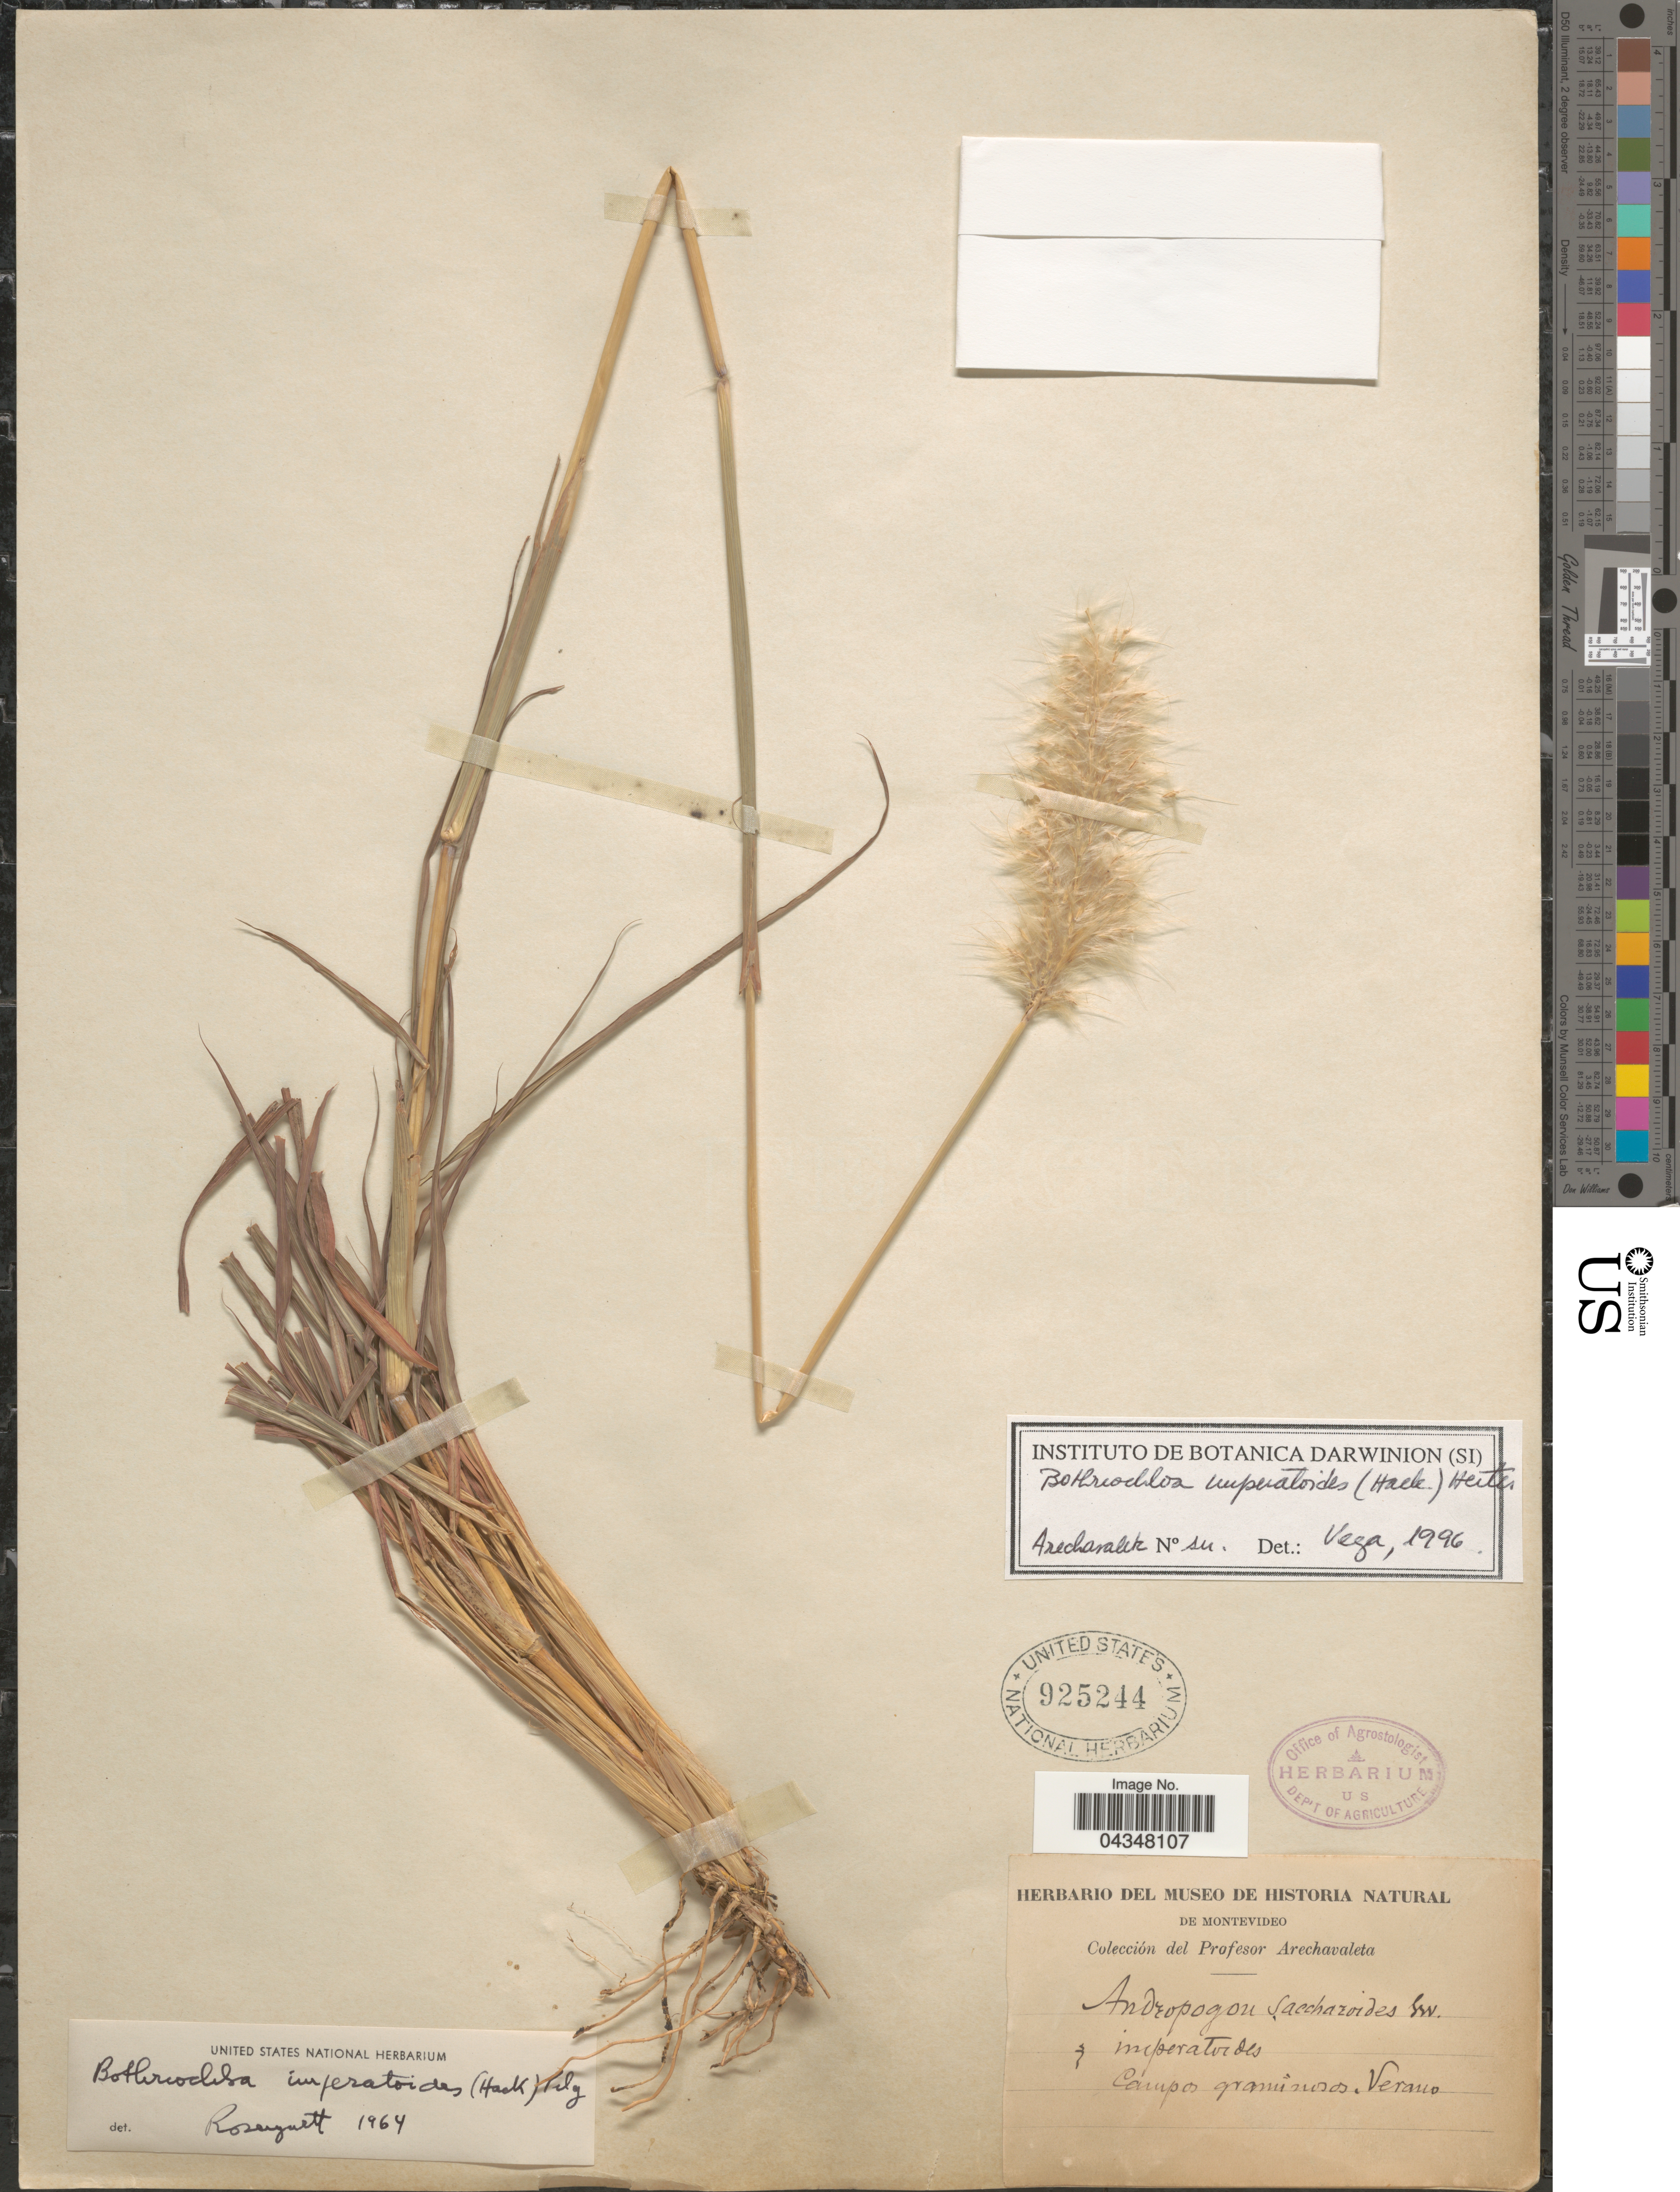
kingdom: Plantae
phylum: Tracheophyta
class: Liliopsida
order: Poales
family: Poaceae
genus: Bothriochloa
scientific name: Bothriochloa imperatoides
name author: (Hack.) Herter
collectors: Arechavaleta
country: Uruguay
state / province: Montevideo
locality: Caminos graminosos. Verano.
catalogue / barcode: US 925244